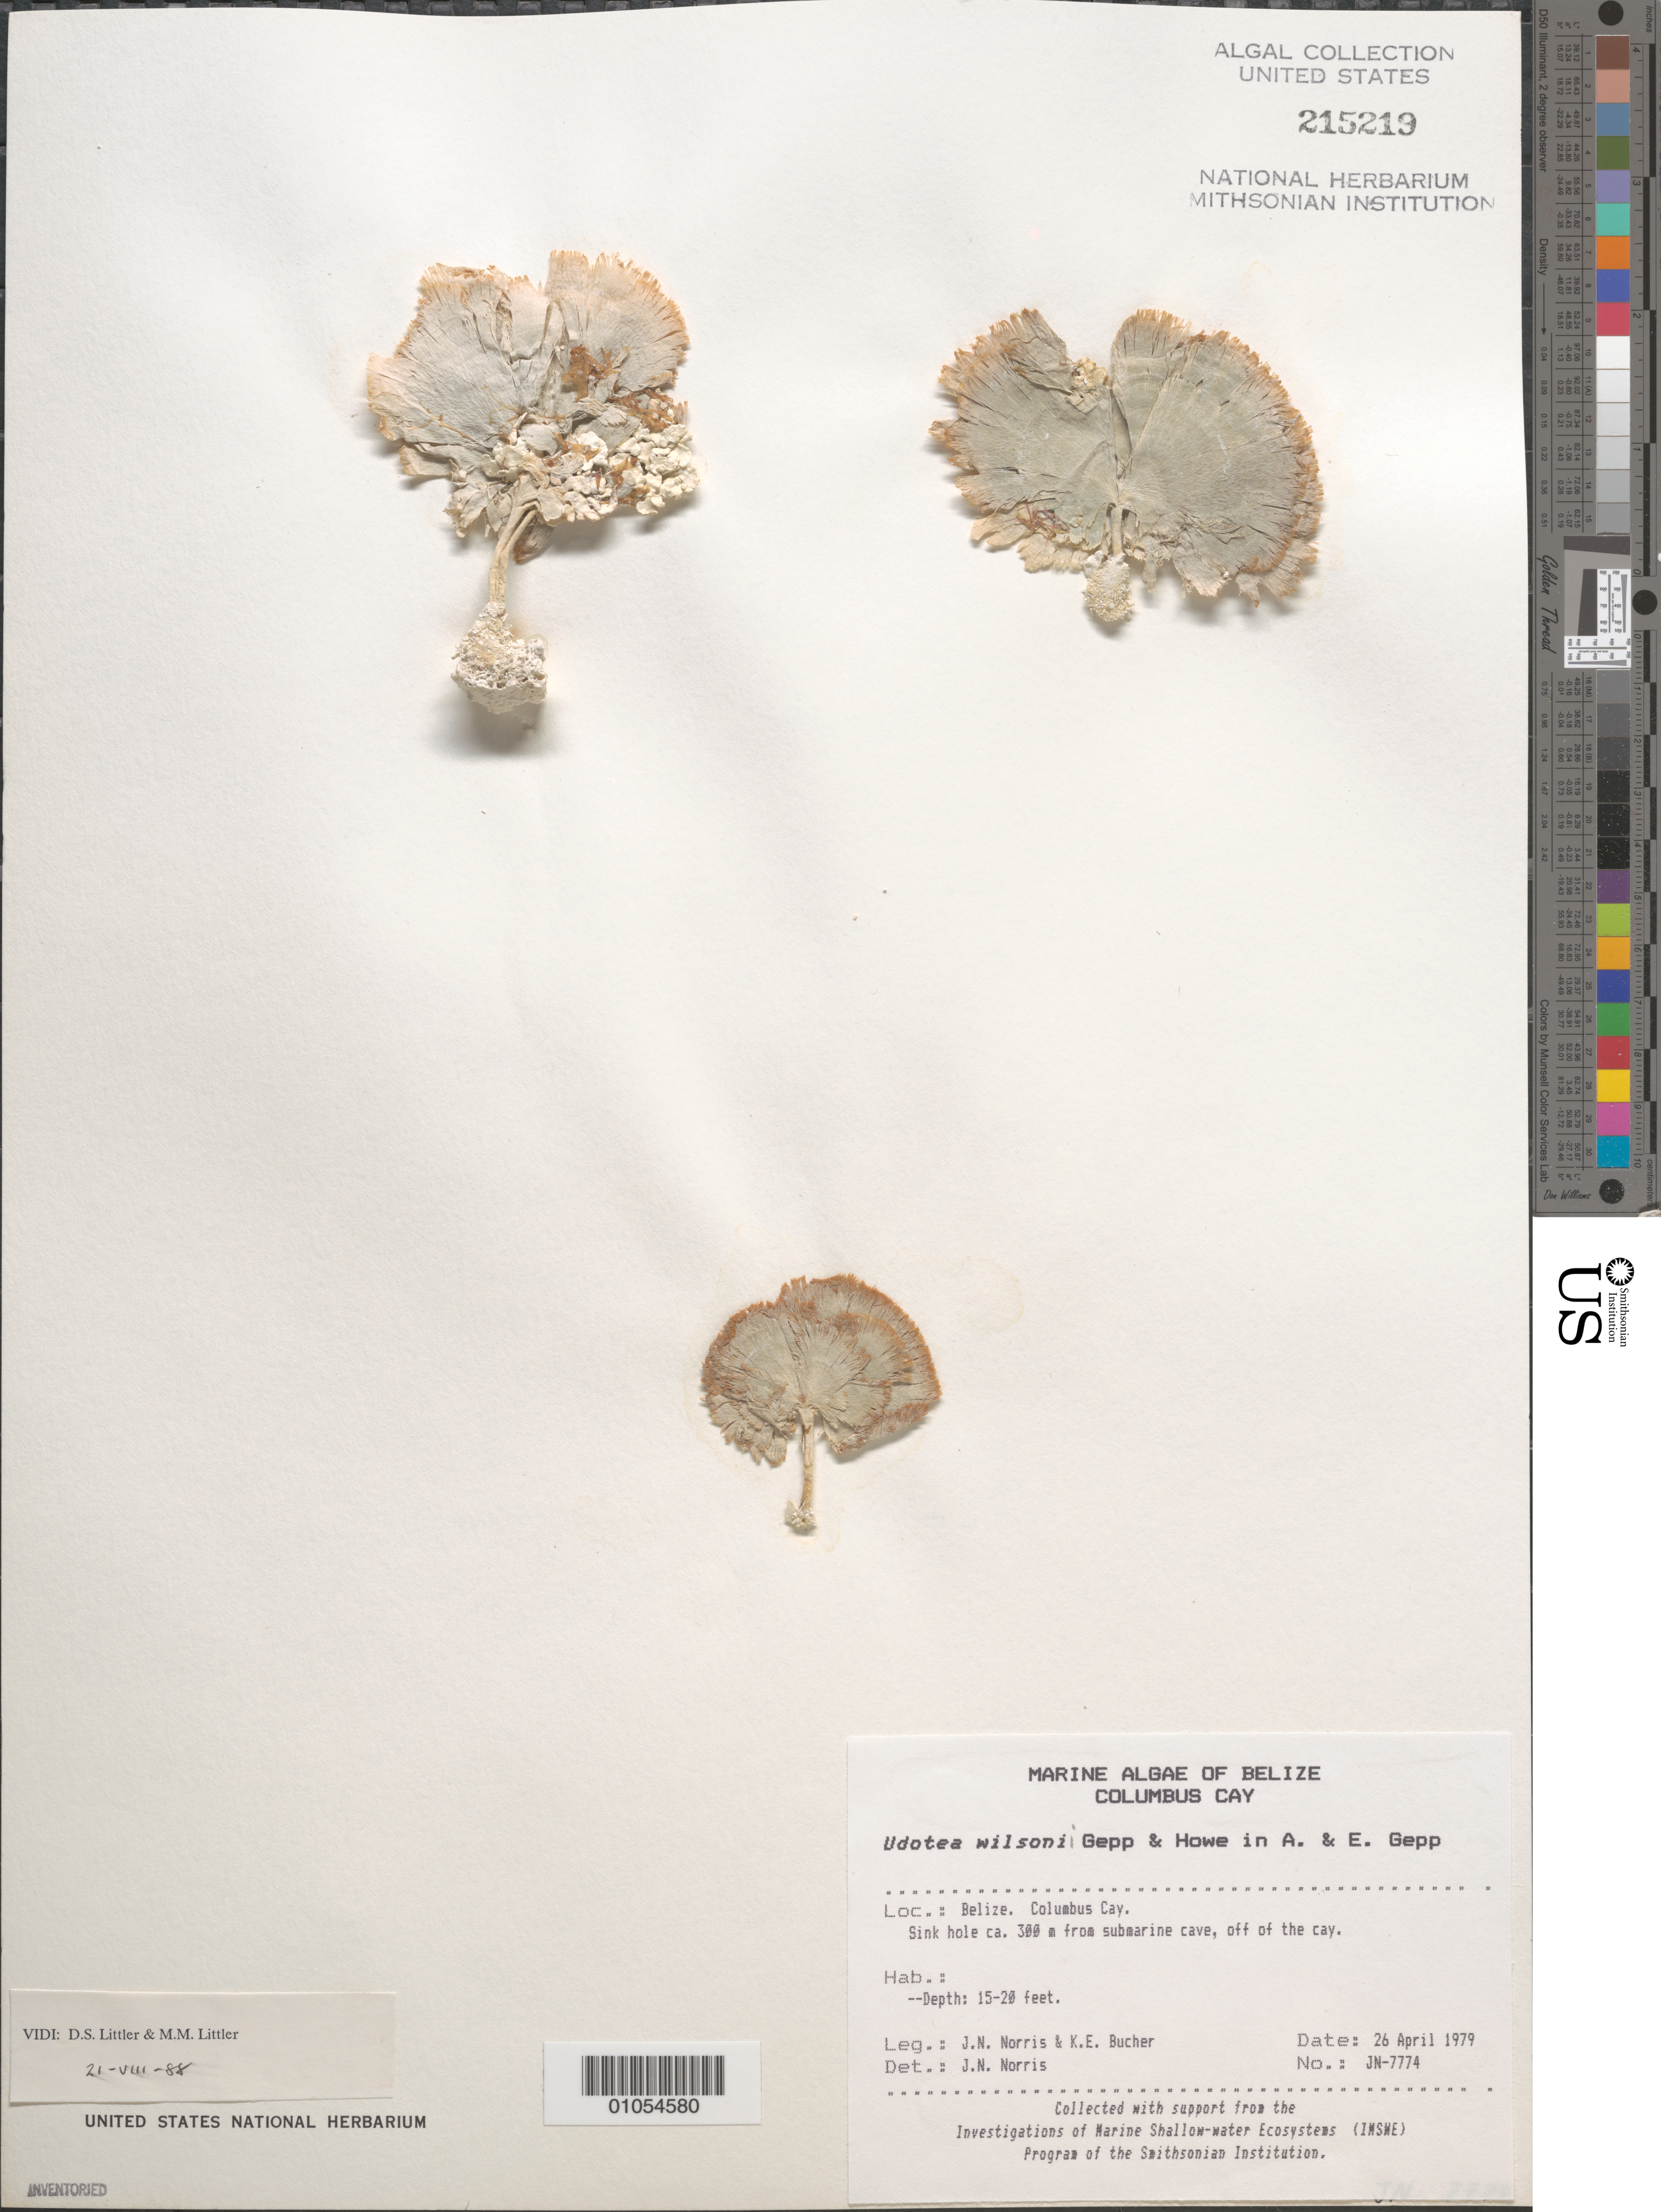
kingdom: Plantae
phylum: Chlorophyta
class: Ulvophyceae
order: Bryopsidales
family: Udoteaceae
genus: Udotea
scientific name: Udotea wilsonii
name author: A. Gepp et al. in A. Gepp & E. Gepp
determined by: Norris, James N.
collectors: J. N. Norris & K. E. Bucher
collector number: JN-7774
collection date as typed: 26 Apr 1979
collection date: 1979-04-26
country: Belize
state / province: Stann Creek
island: Columbus Cay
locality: Sink hole ca. 300 m from submarine cave, off of the cay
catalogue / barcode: US 215219